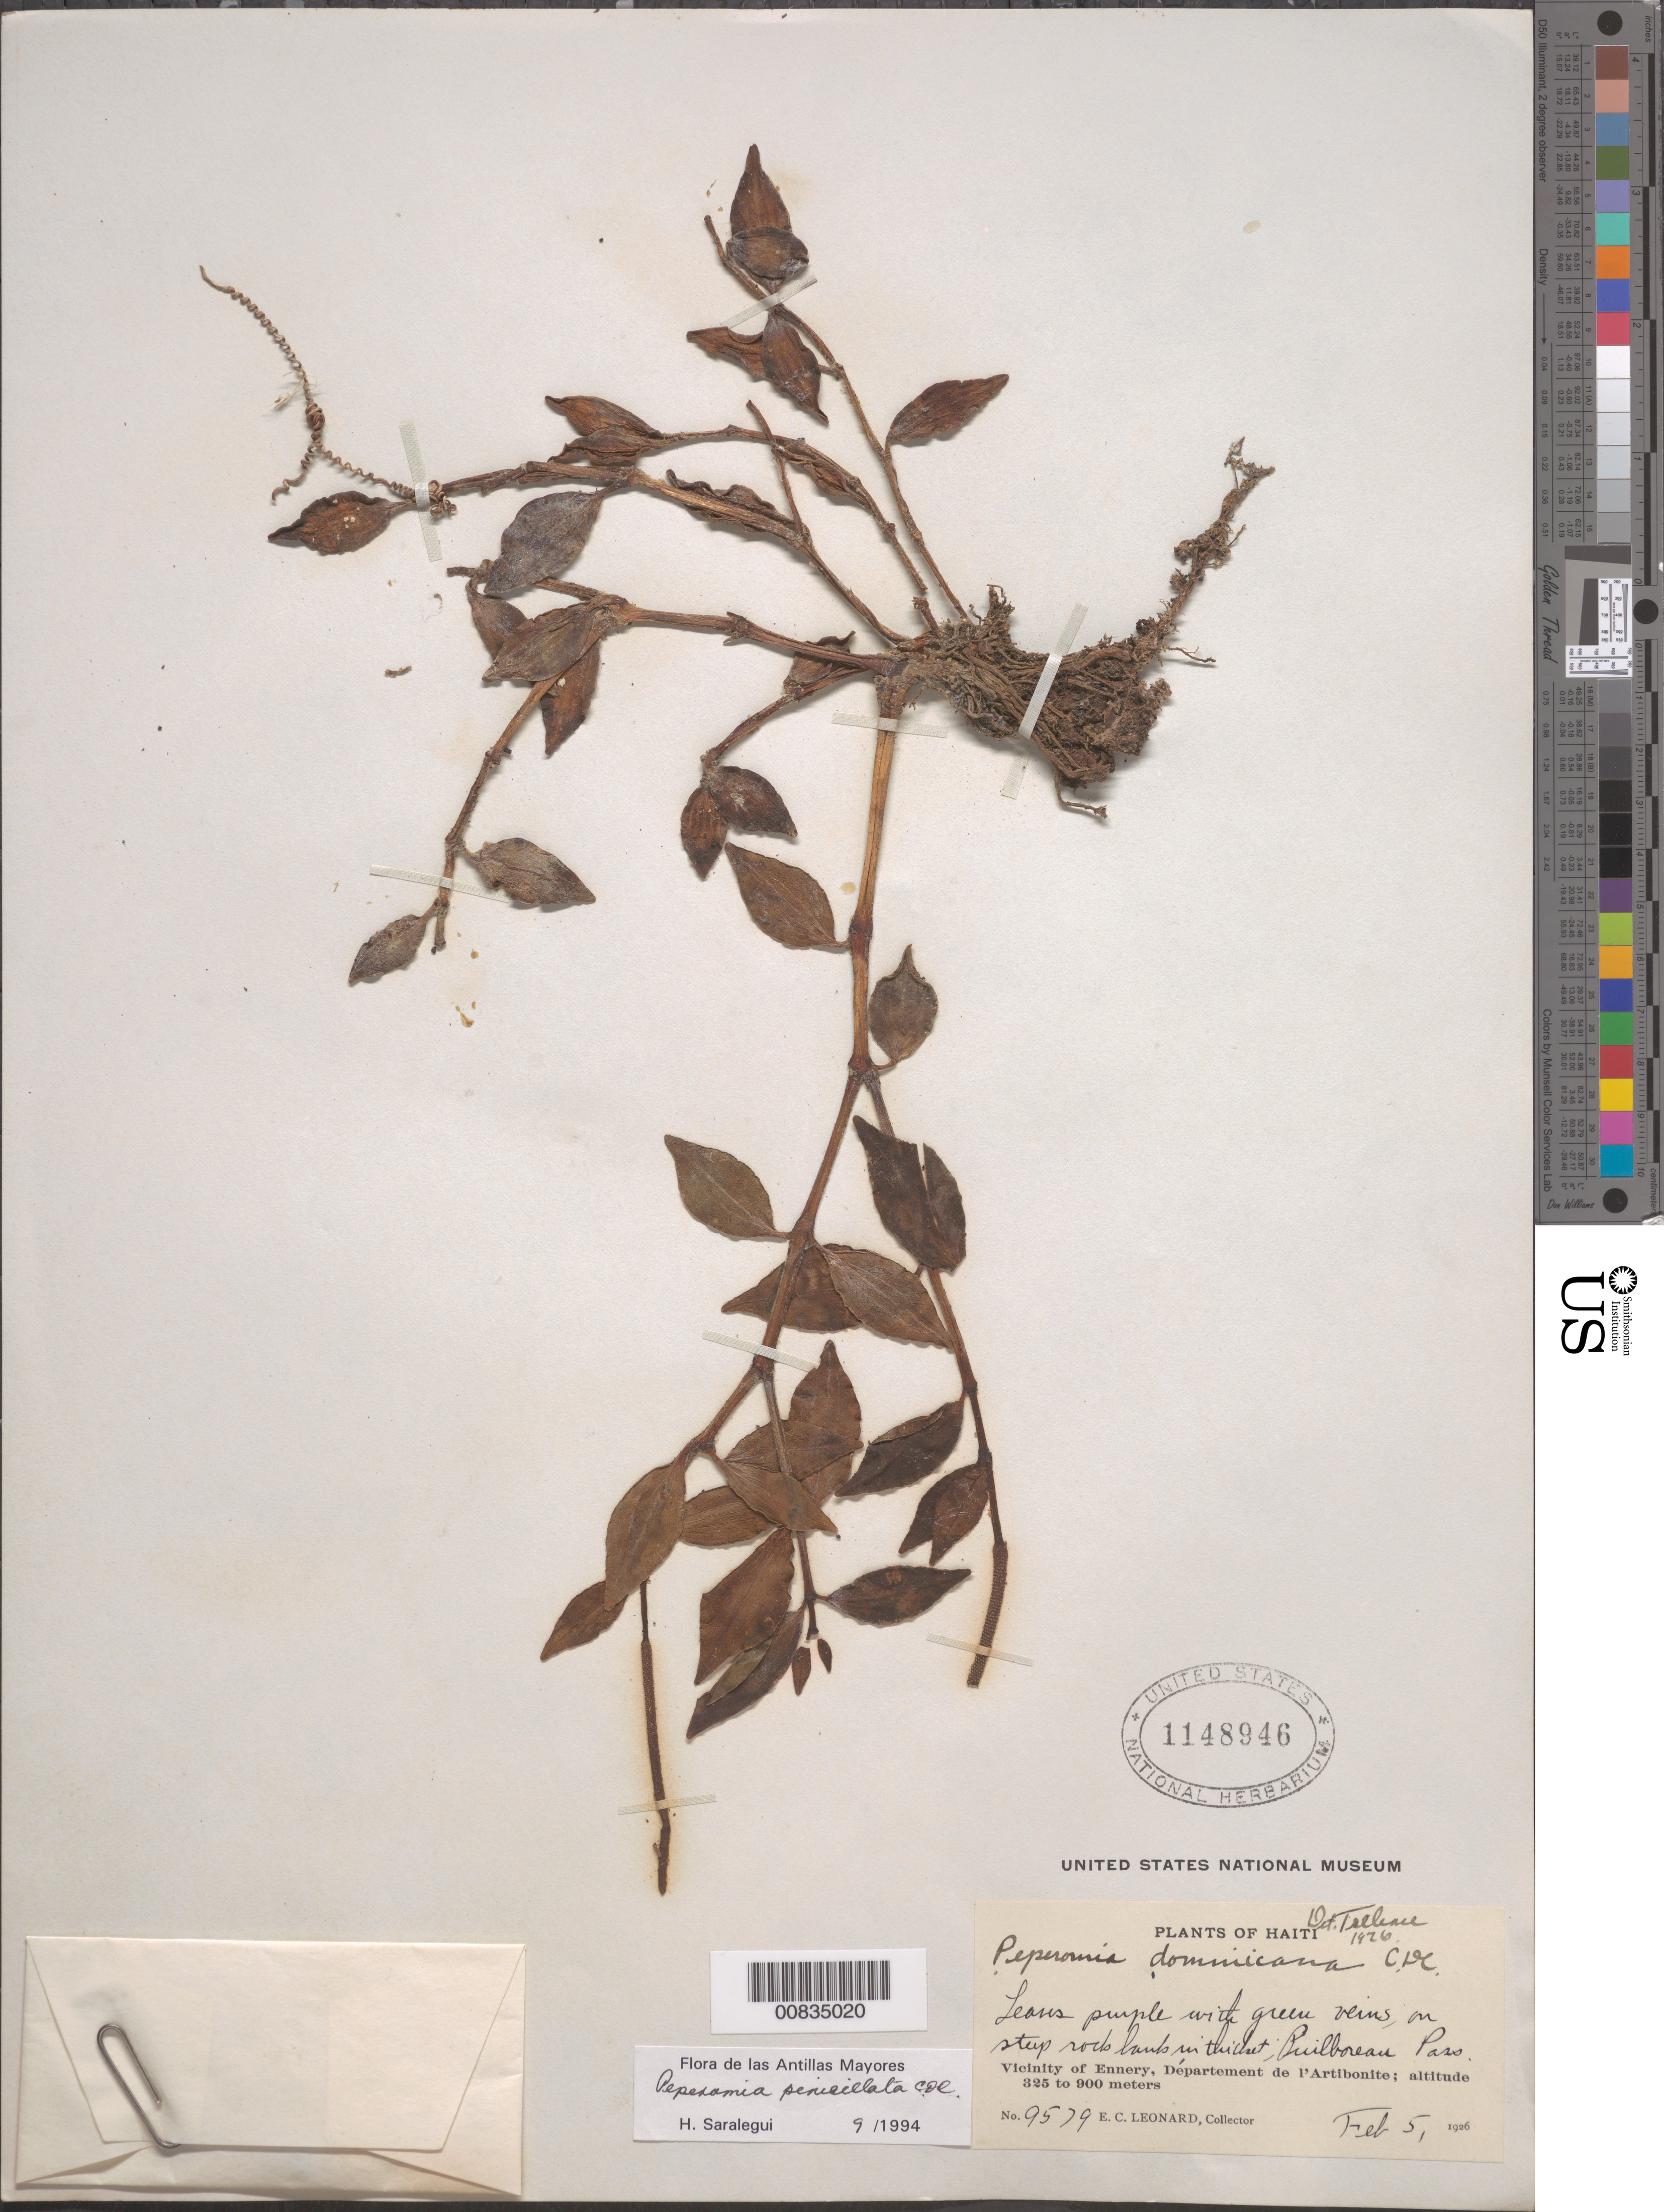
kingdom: Plantae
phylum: Tracheophyta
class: Magnoliopsida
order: Piperales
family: Piperaceae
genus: Peperomia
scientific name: Peperomia penicillata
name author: C. DC.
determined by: Saralegui Boza, H., (HAJB), Jardin Botanico Nacional (Habana)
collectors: E. C. Leonard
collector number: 9579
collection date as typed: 05 Feb 1926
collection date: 1926-02-05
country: Haiti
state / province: Artibonite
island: Hispaniola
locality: Vicinity of Ennery. Puilboreau Pass.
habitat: Steep rock bank in thicket.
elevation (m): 325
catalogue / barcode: US 1148946